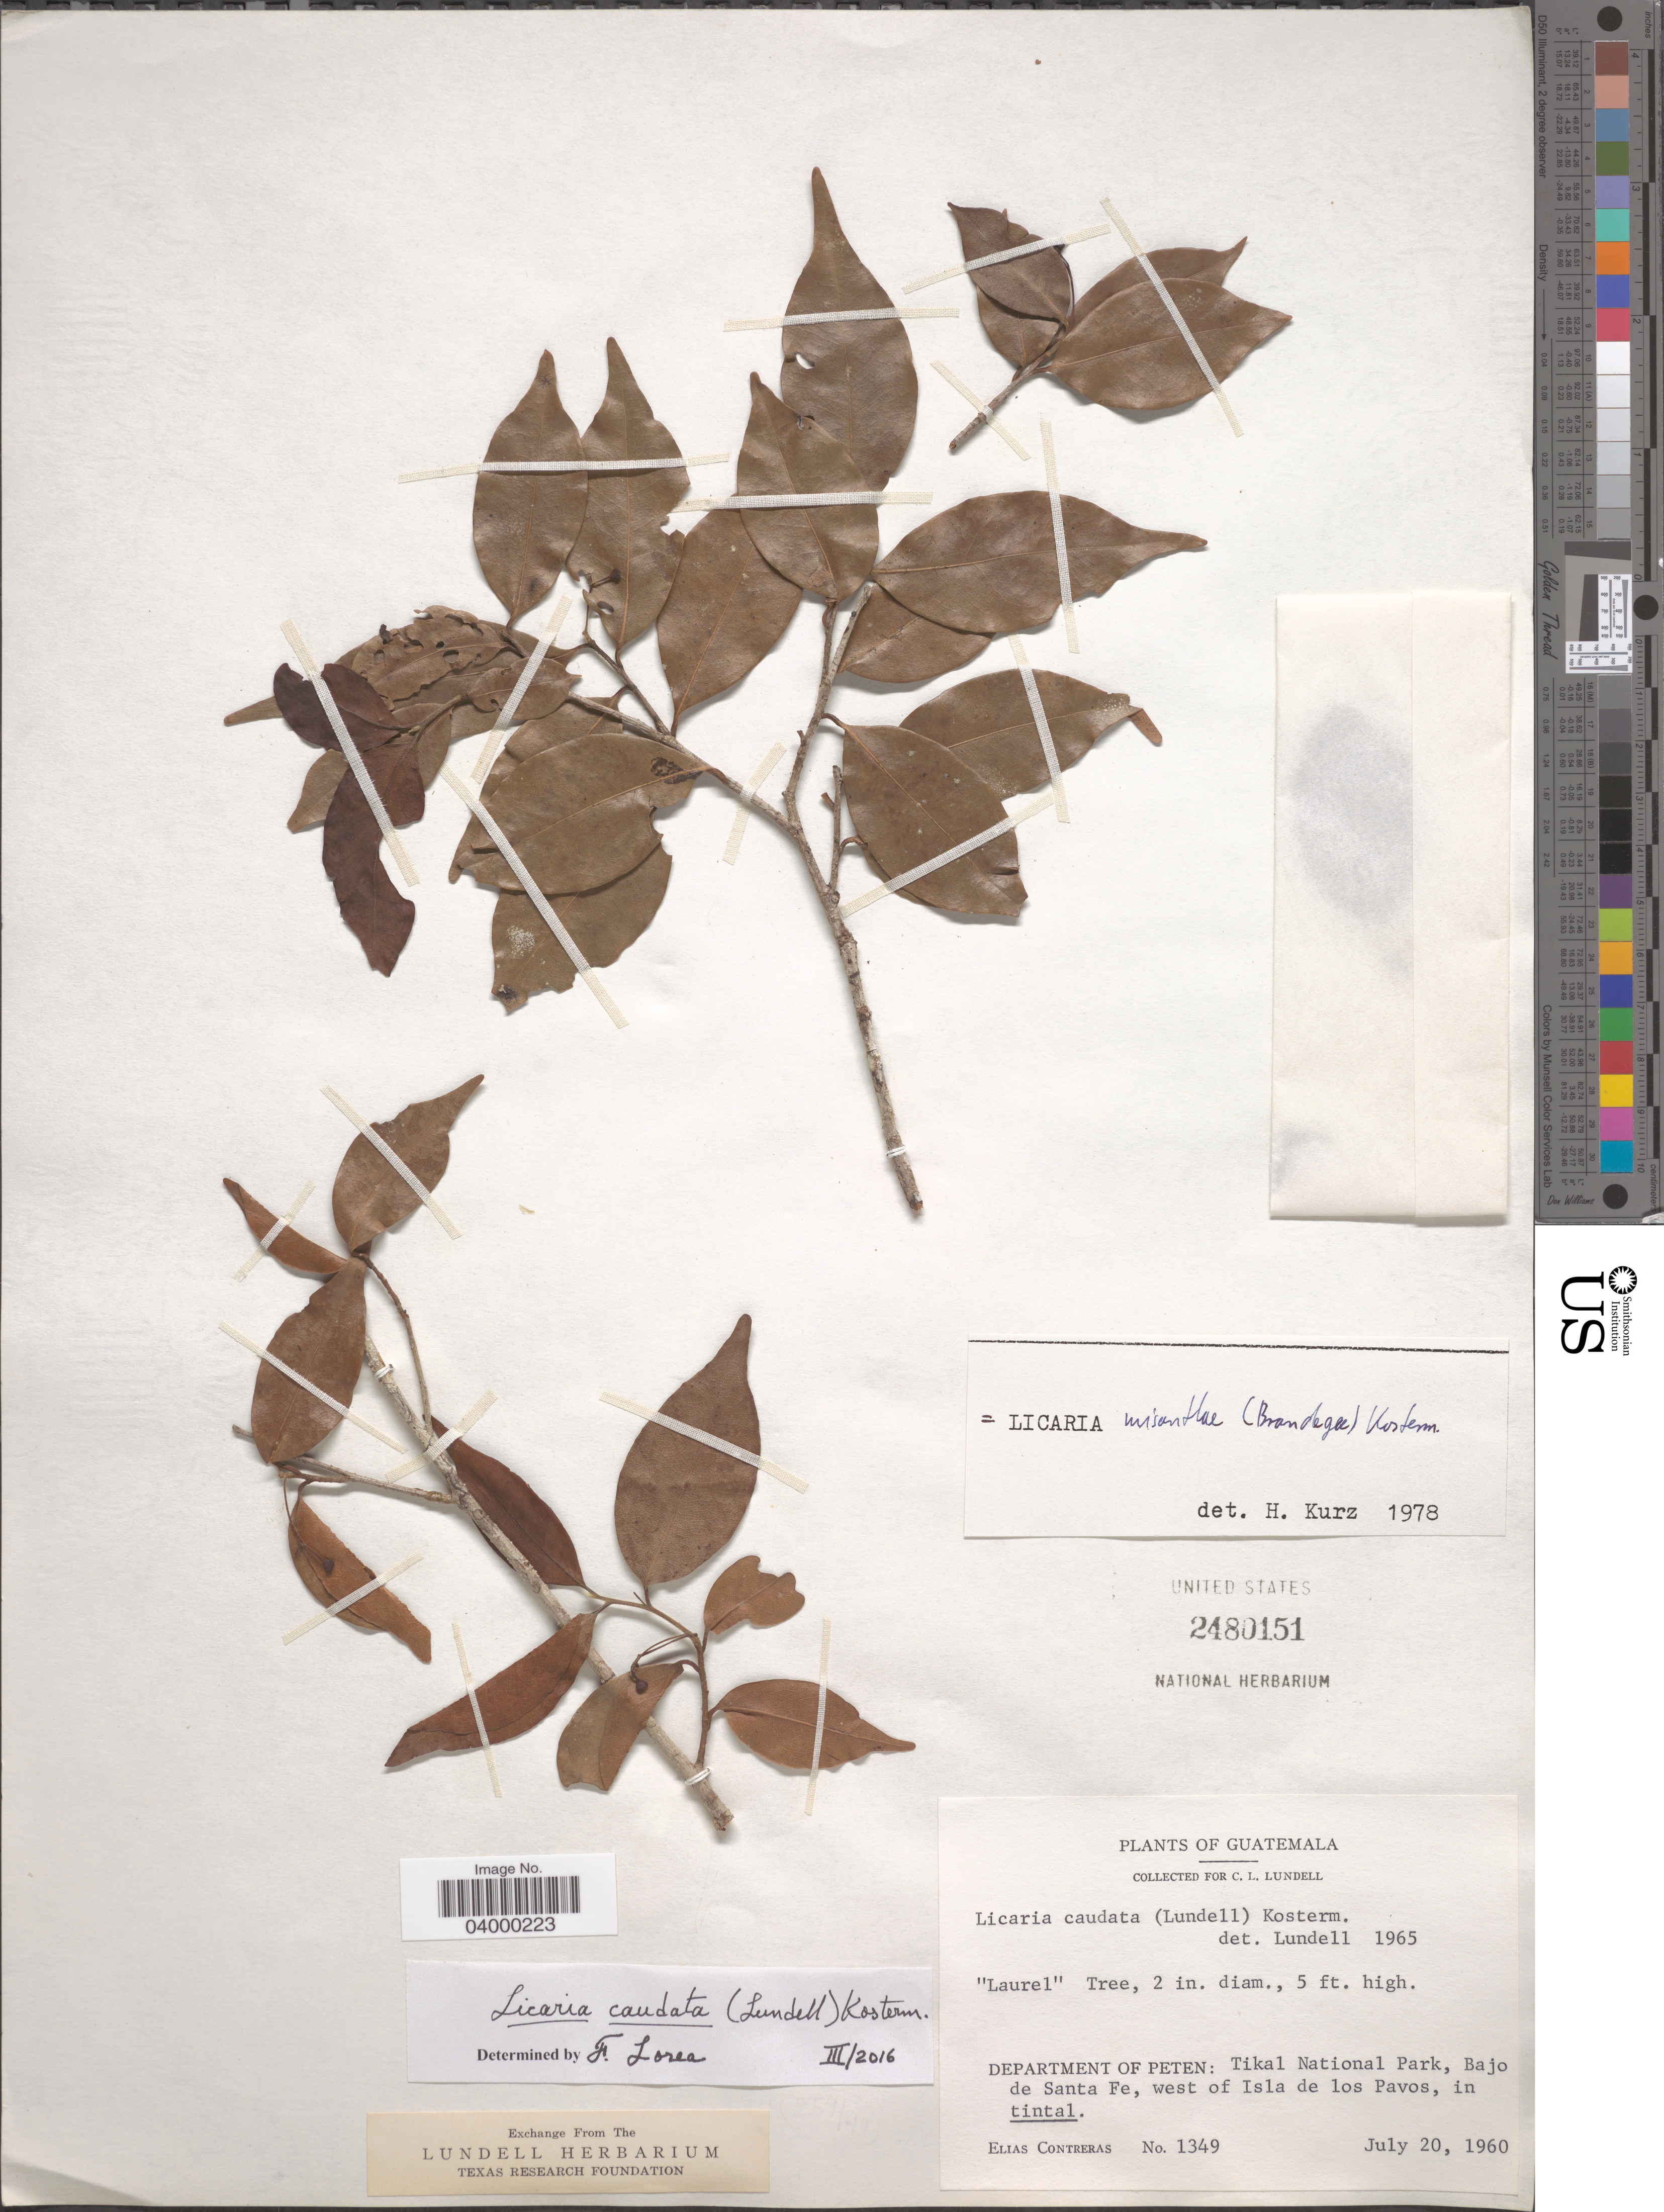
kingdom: Plantae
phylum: Tracheophyta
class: Magnoliopsida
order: Laurales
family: Lauraceae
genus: Licaria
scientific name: Licaria caudata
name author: (Lundell) Kosterm.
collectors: E. Contreras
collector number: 1349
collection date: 1960-07-20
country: Guatemala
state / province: El Peten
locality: Department of Peten: Tikal National Park, Bajo de Santa Fe, west of Isla de los Pavos.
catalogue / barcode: US 2480151